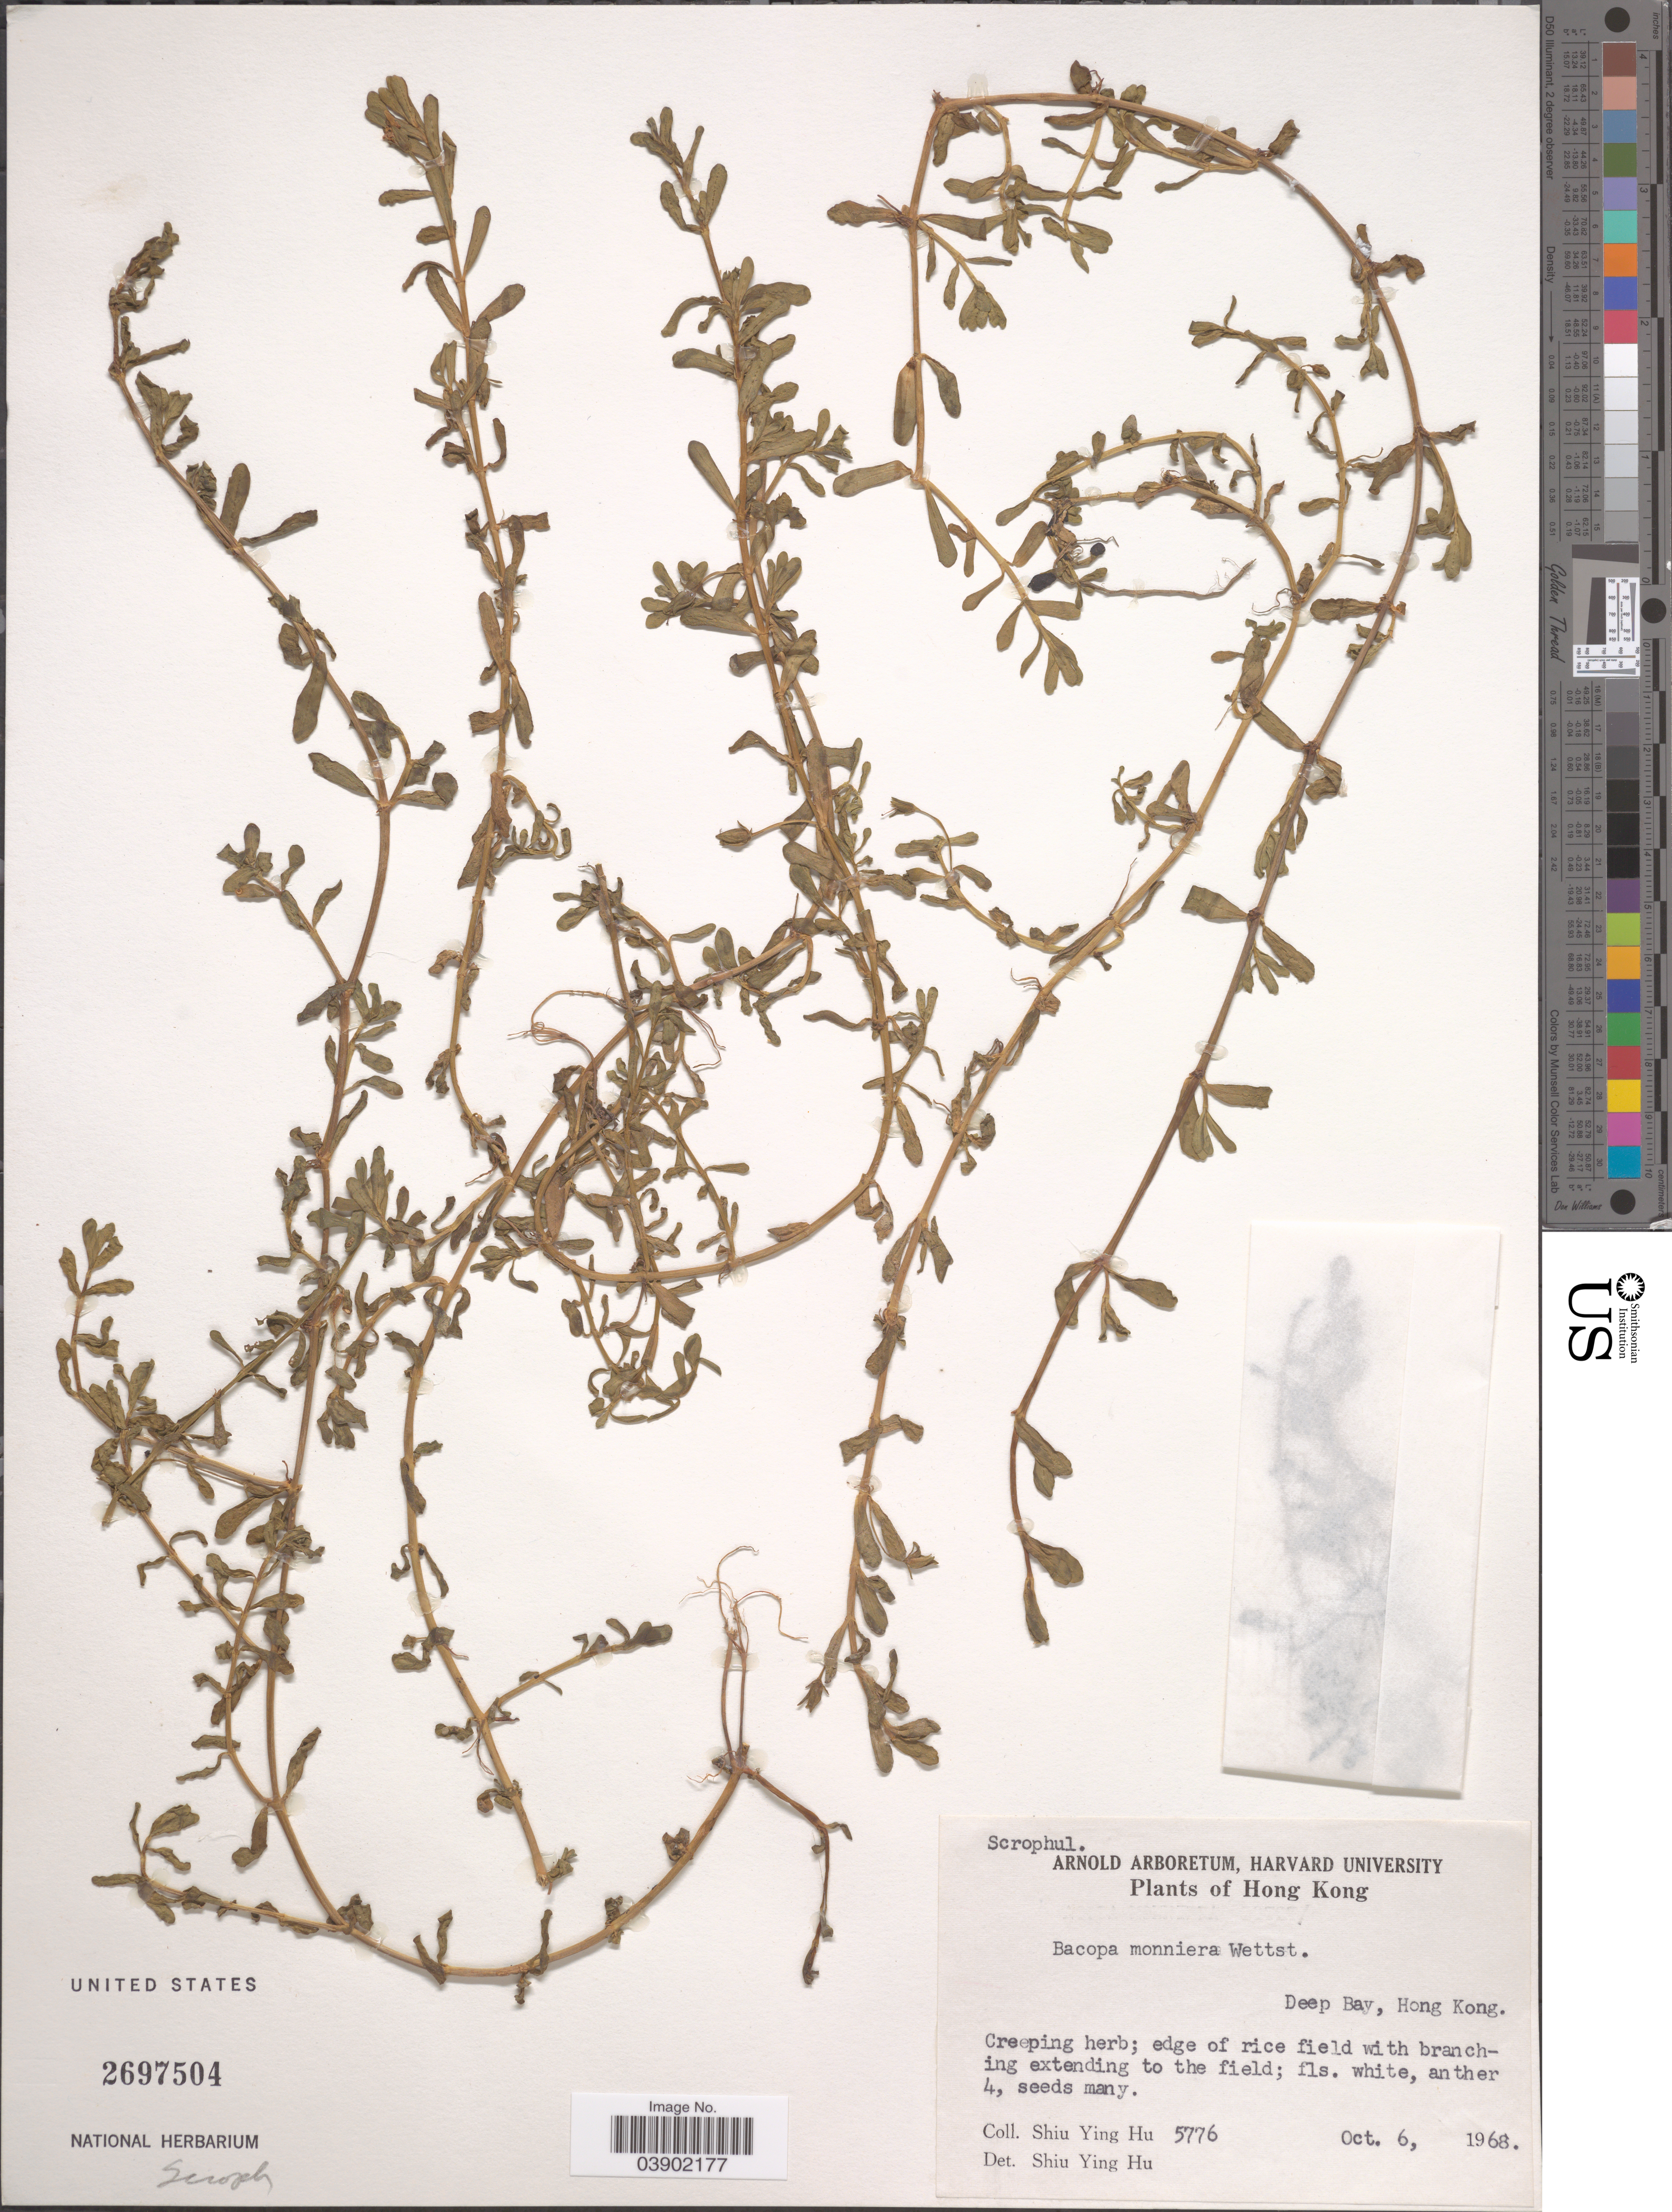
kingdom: Plantae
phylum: Tracheophyta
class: Magnoliopsida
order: Lamiales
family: Plantaginaceae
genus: Bacopa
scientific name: Bacopa monnieri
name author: (L.) Wettst.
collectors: S. Y. Hu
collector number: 5776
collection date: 1968-10-06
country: China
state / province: Hong Kong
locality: Deep Bay.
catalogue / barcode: US 2697504